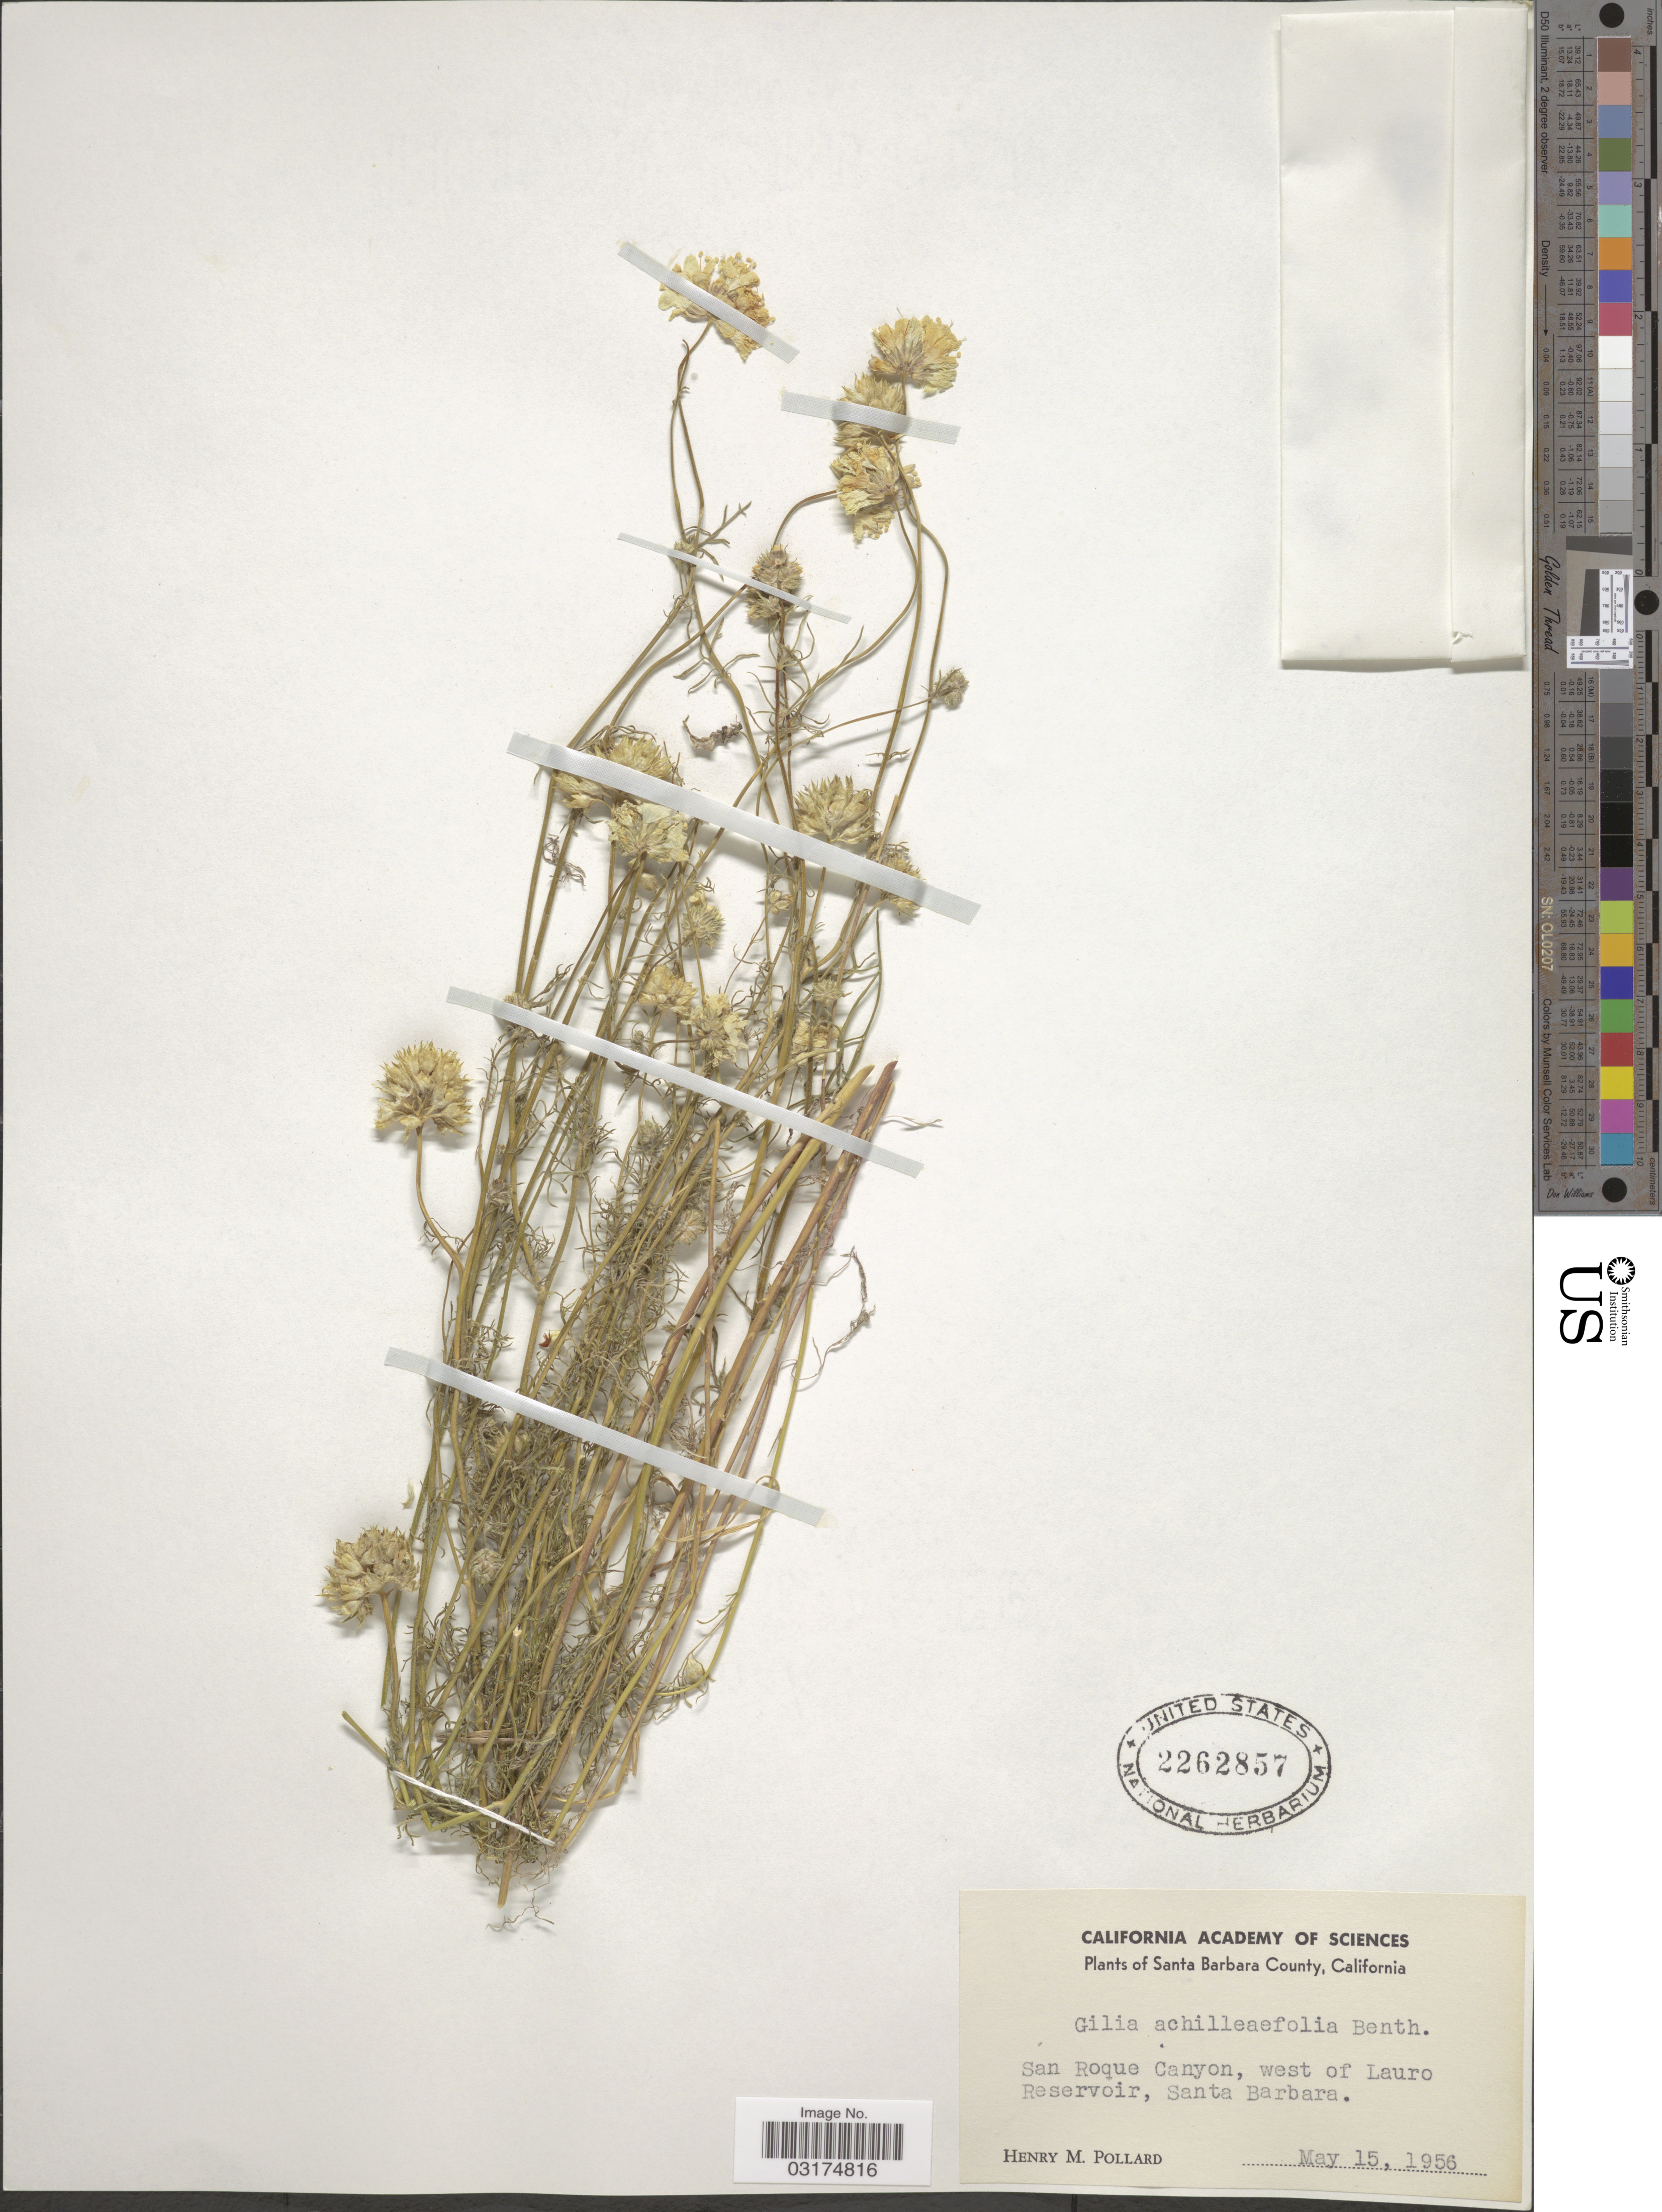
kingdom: Plantae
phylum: Tracheophyta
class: Magnoliopsida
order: Ericales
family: Polemoniaceae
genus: Gilia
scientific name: Gilia achilleifolia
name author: Benth.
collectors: H. M. Pollard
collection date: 1956-05-15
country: United States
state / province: California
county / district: Santa Barbara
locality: Santa Barbara County. San Roque Canyon, west of Lauro Reservoir, Santa Barbara.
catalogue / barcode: US 2262857